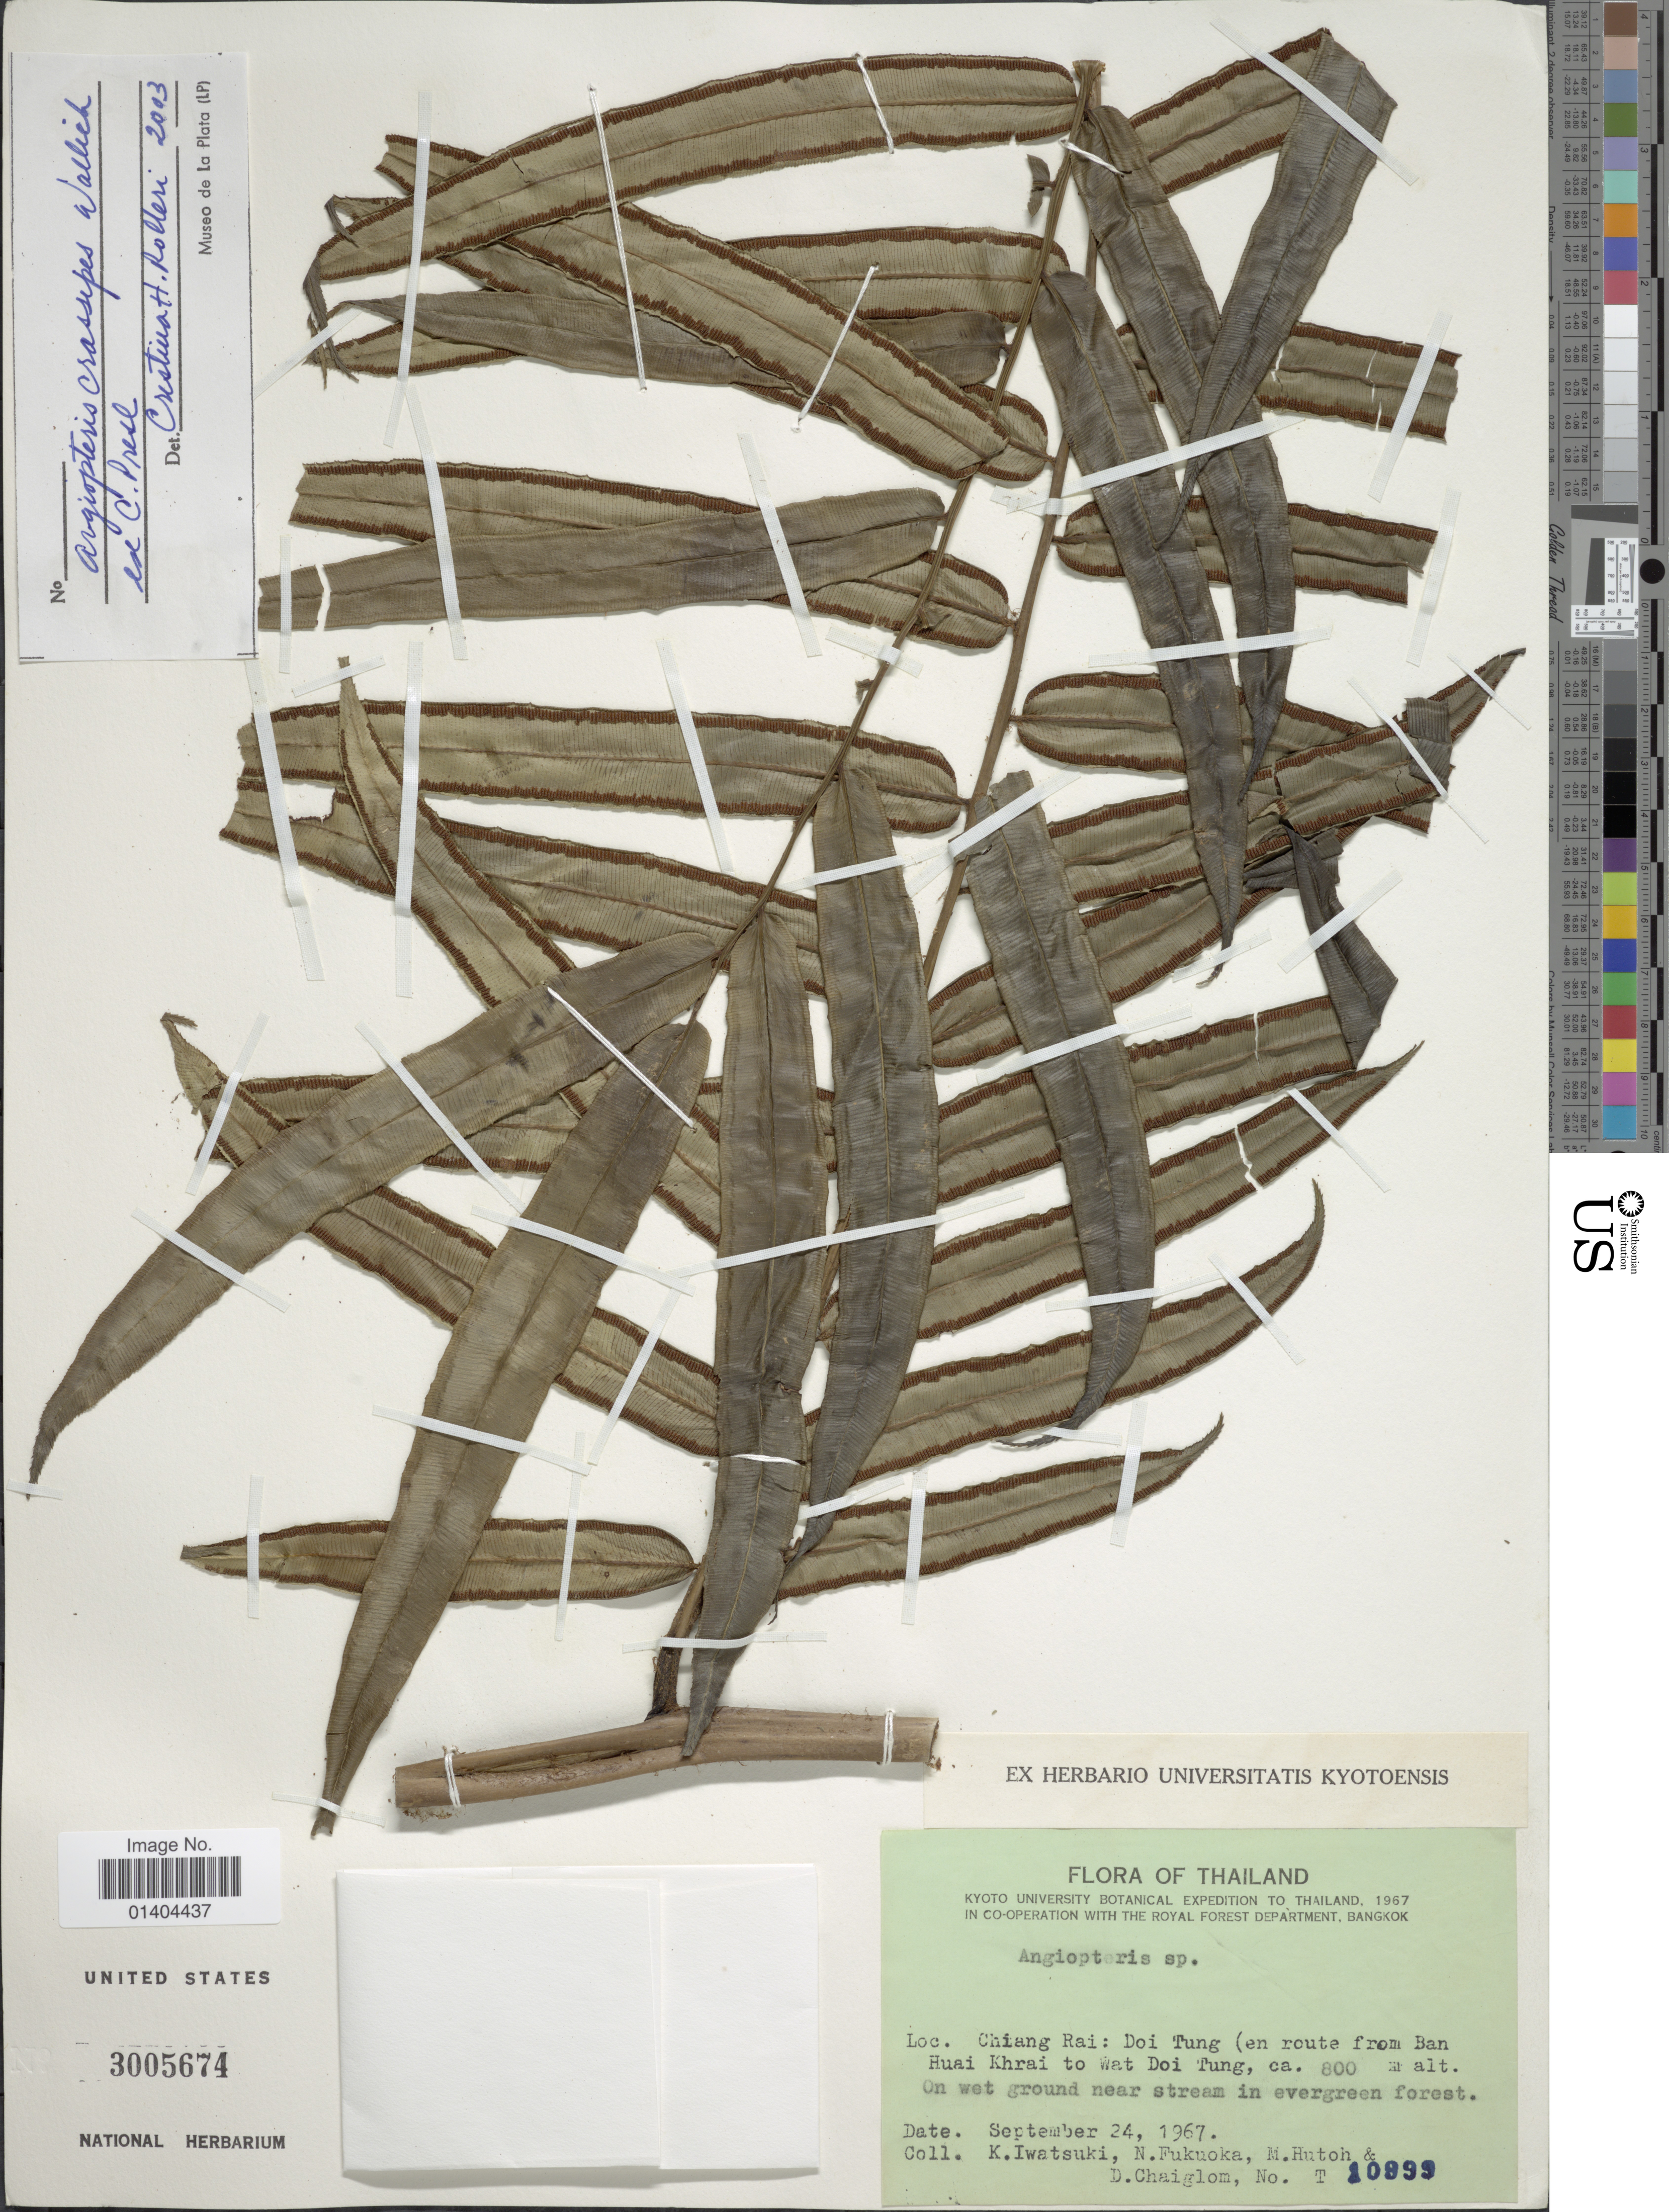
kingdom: Plantae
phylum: Tracheophyta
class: Polypodiopsida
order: Marattiales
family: Marattiaceae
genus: Angiopteris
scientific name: Angiopteris crassipes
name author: Wall. ex C. Presl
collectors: K. Iwatsuki, N. Fukuoka, M. Hutoh & D. Chaiglom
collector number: T10999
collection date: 1967-09-24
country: Thailand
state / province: Chiang Rai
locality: Doi Tung, en route from Ban Huao Khrai to Wat Doi Tung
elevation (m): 800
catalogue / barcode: US 3005674